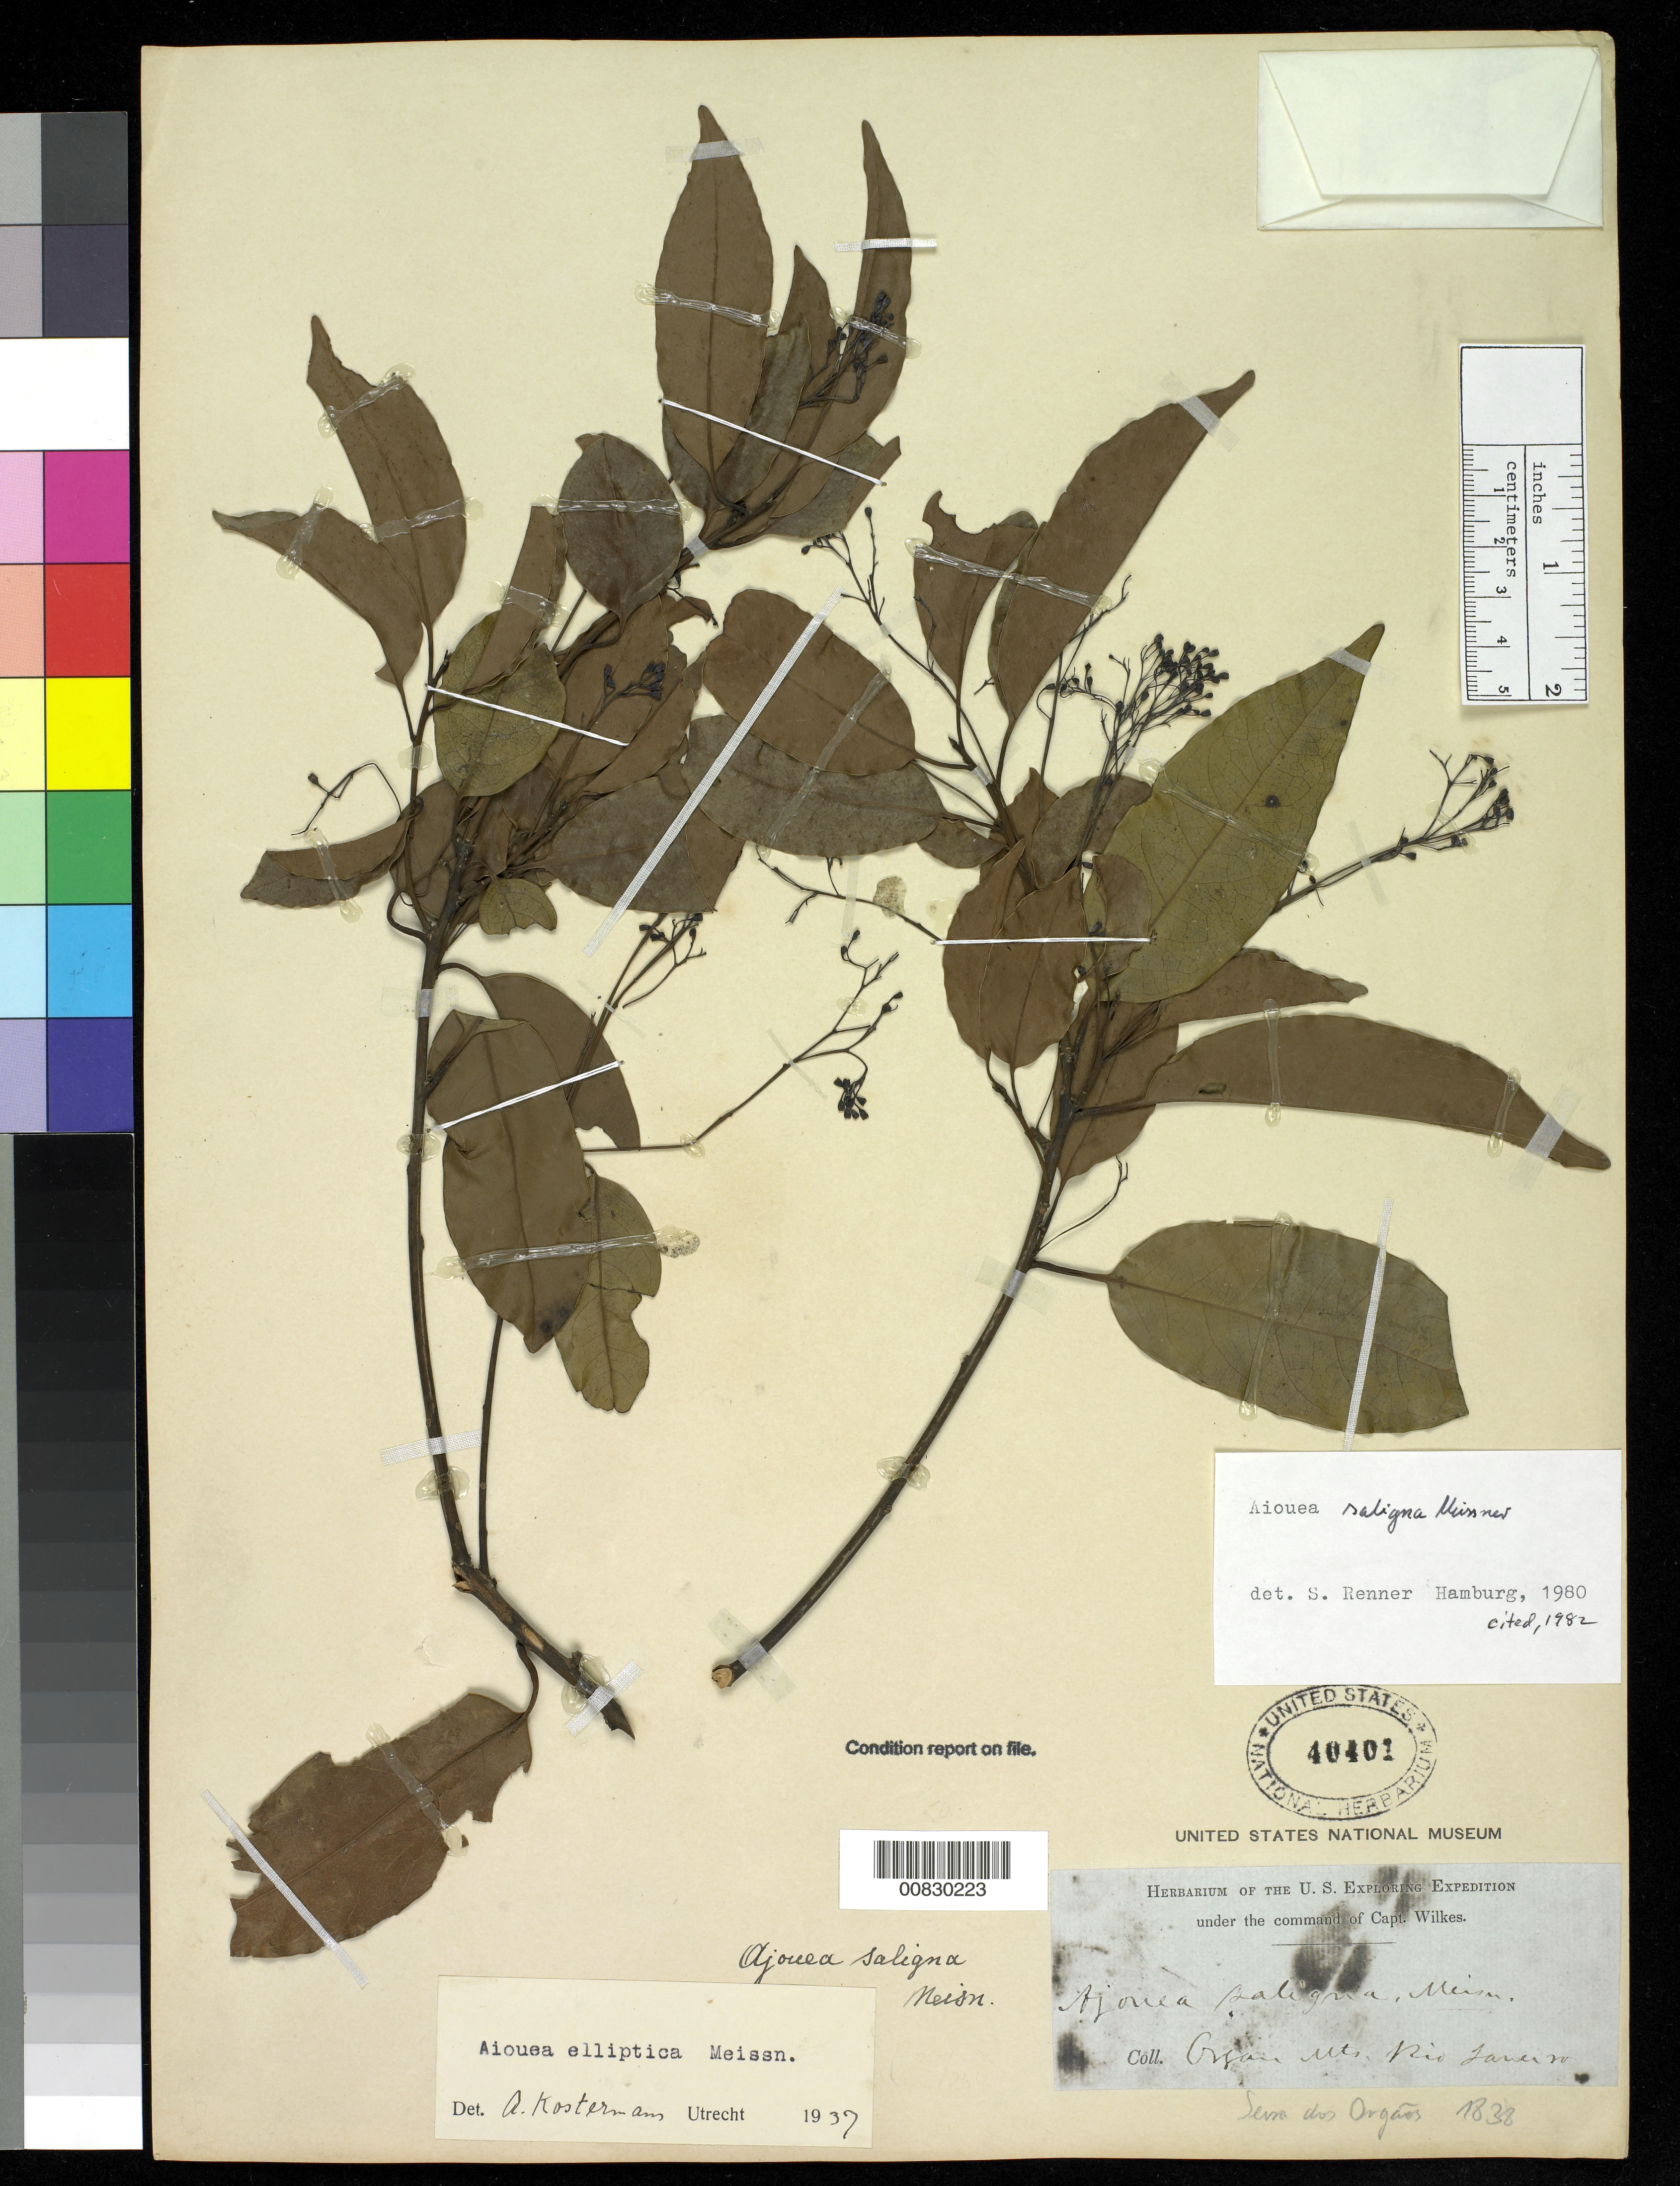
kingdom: Plantae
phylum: Tracheophyta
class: Magnoliopsida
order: Laurales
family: Lauraceae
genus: Aiouea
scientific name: Aiouea saligna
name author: Meisn.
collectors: Wilkes Explor. Exped.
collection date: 1838/1842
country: Brazil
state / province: Rio de Janeiro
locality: Organ Mts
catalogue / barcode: US 40401